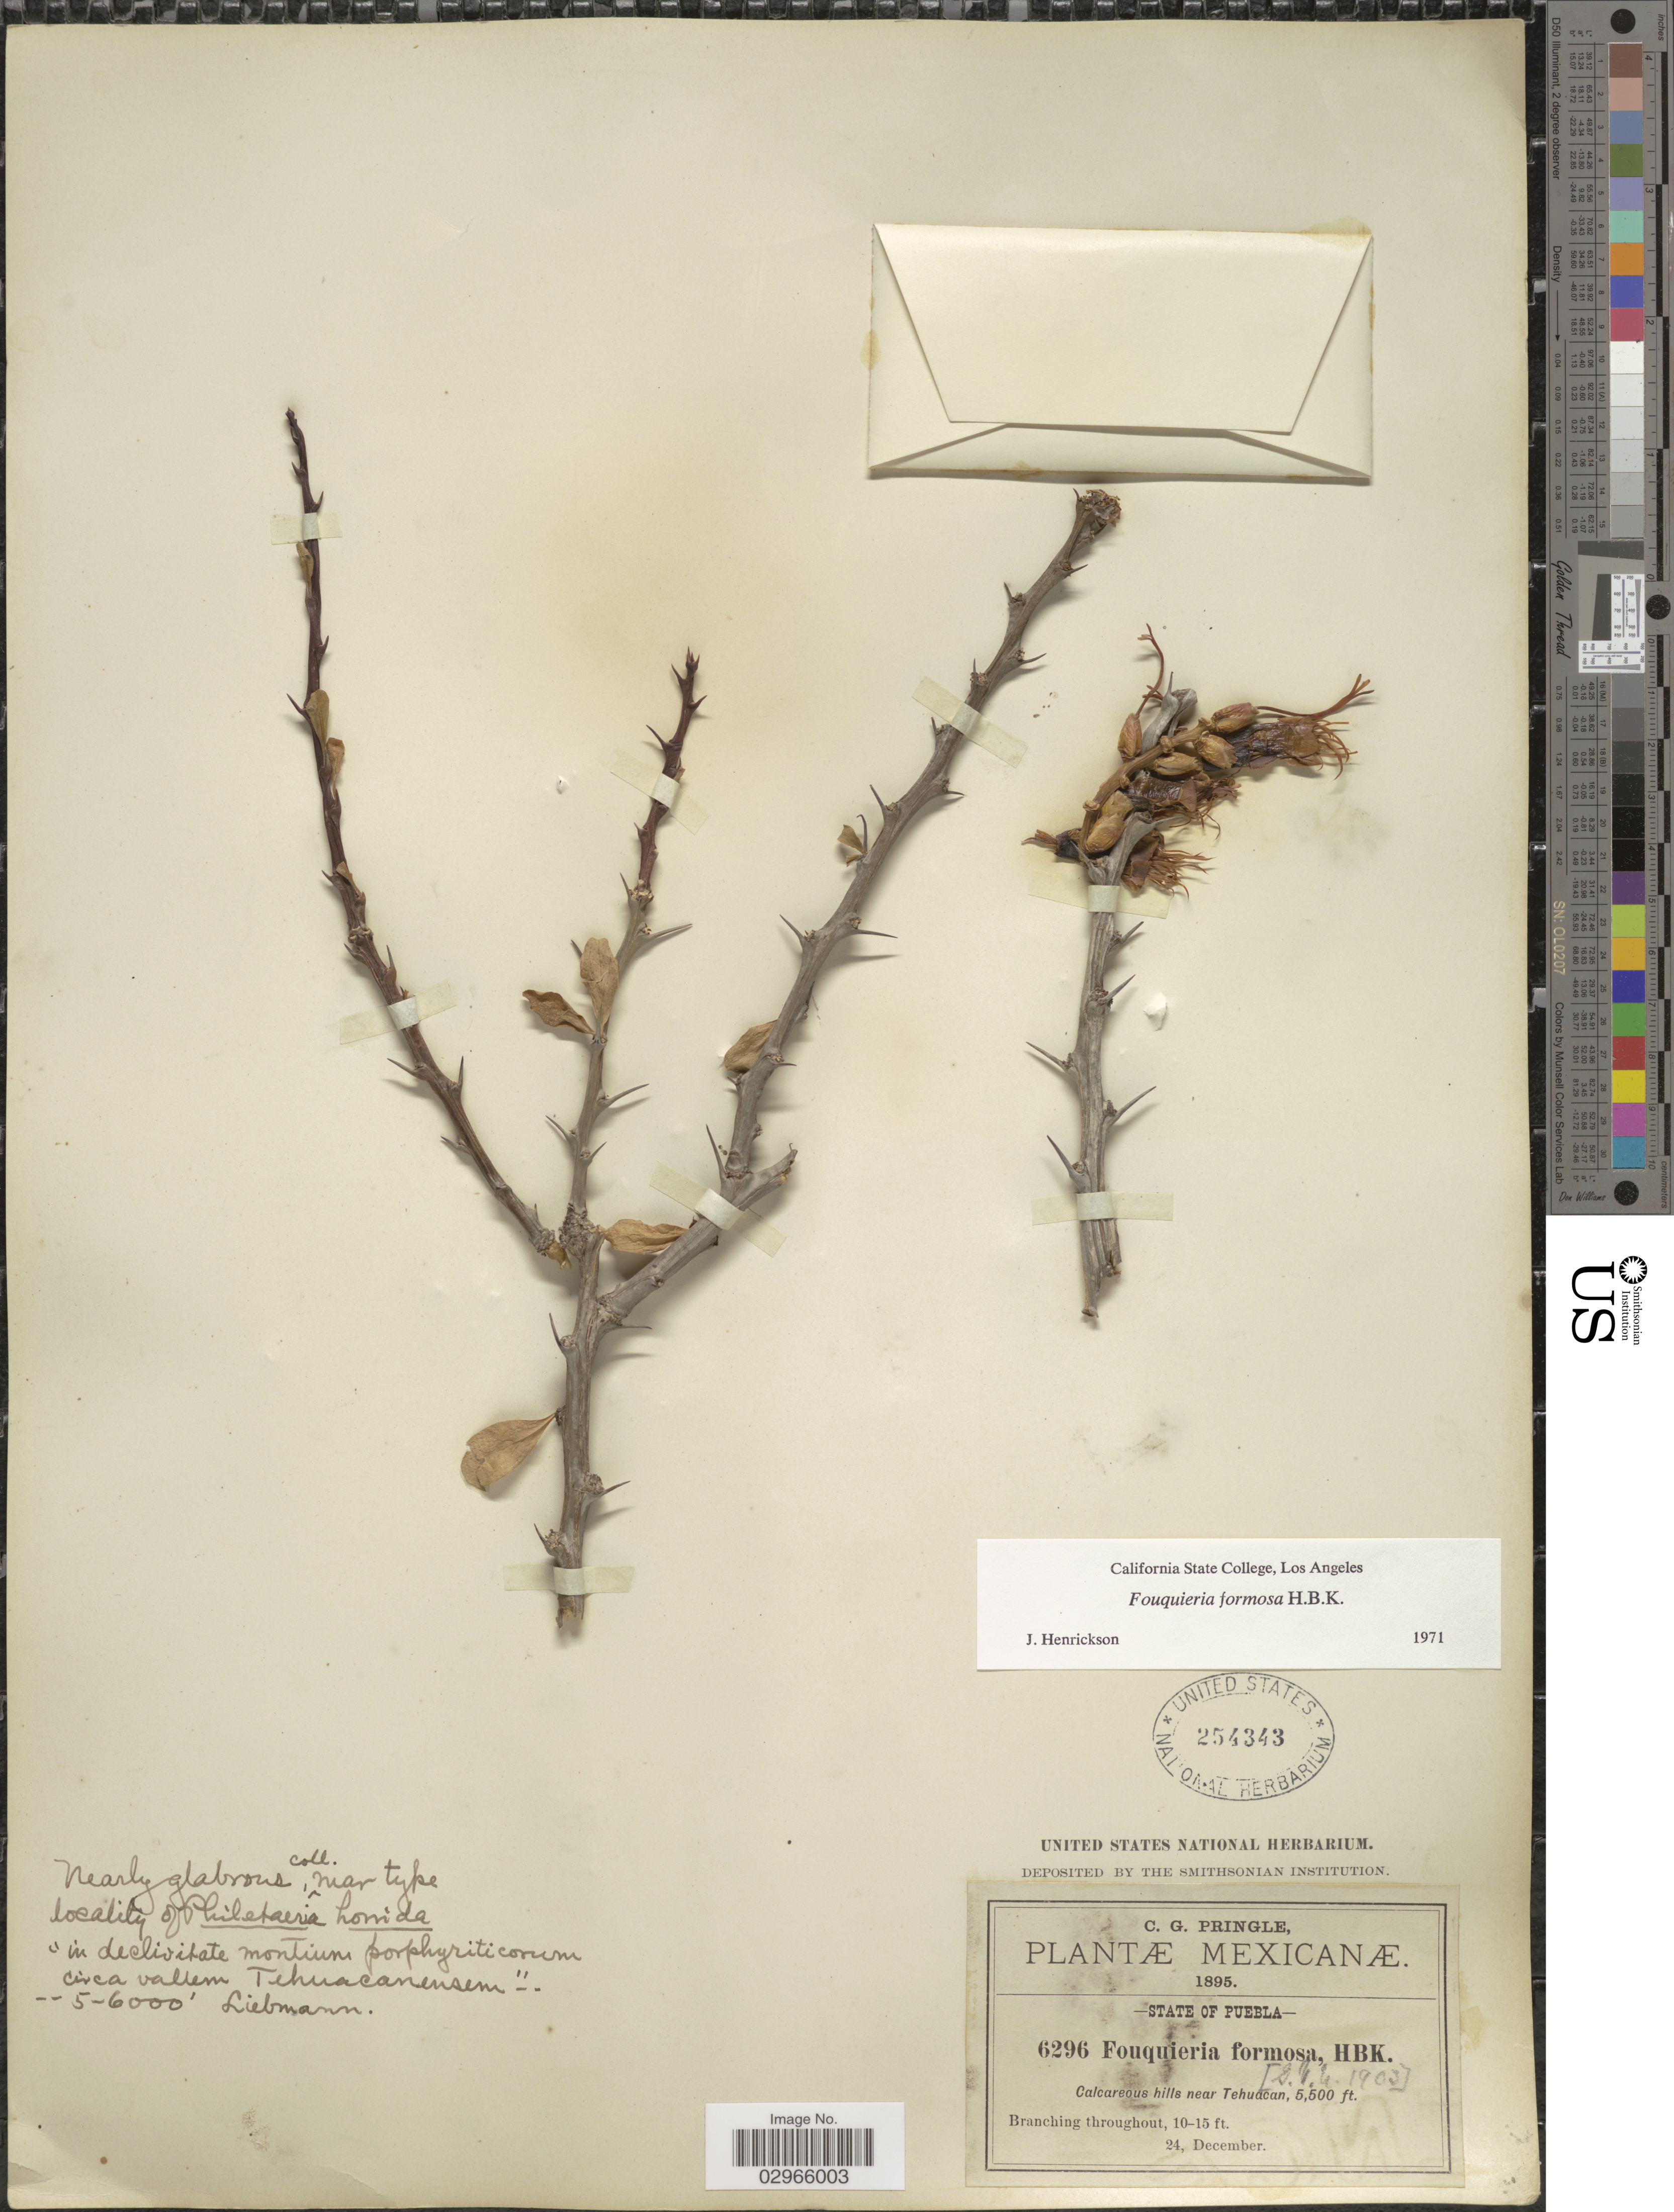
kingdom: Plantae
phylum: Tracheophyta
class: Magnoliopsida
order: Ericales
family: Fouquieriaceae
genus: Fouquieria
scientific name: Fouquieria formosa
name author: Kunth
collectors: C. G. Pringle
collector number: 6296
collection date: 1895-12-24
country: Mexico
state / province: Puebla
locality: Calcareous hills near Tehuacan.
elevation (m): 1676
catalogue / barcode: US 254343